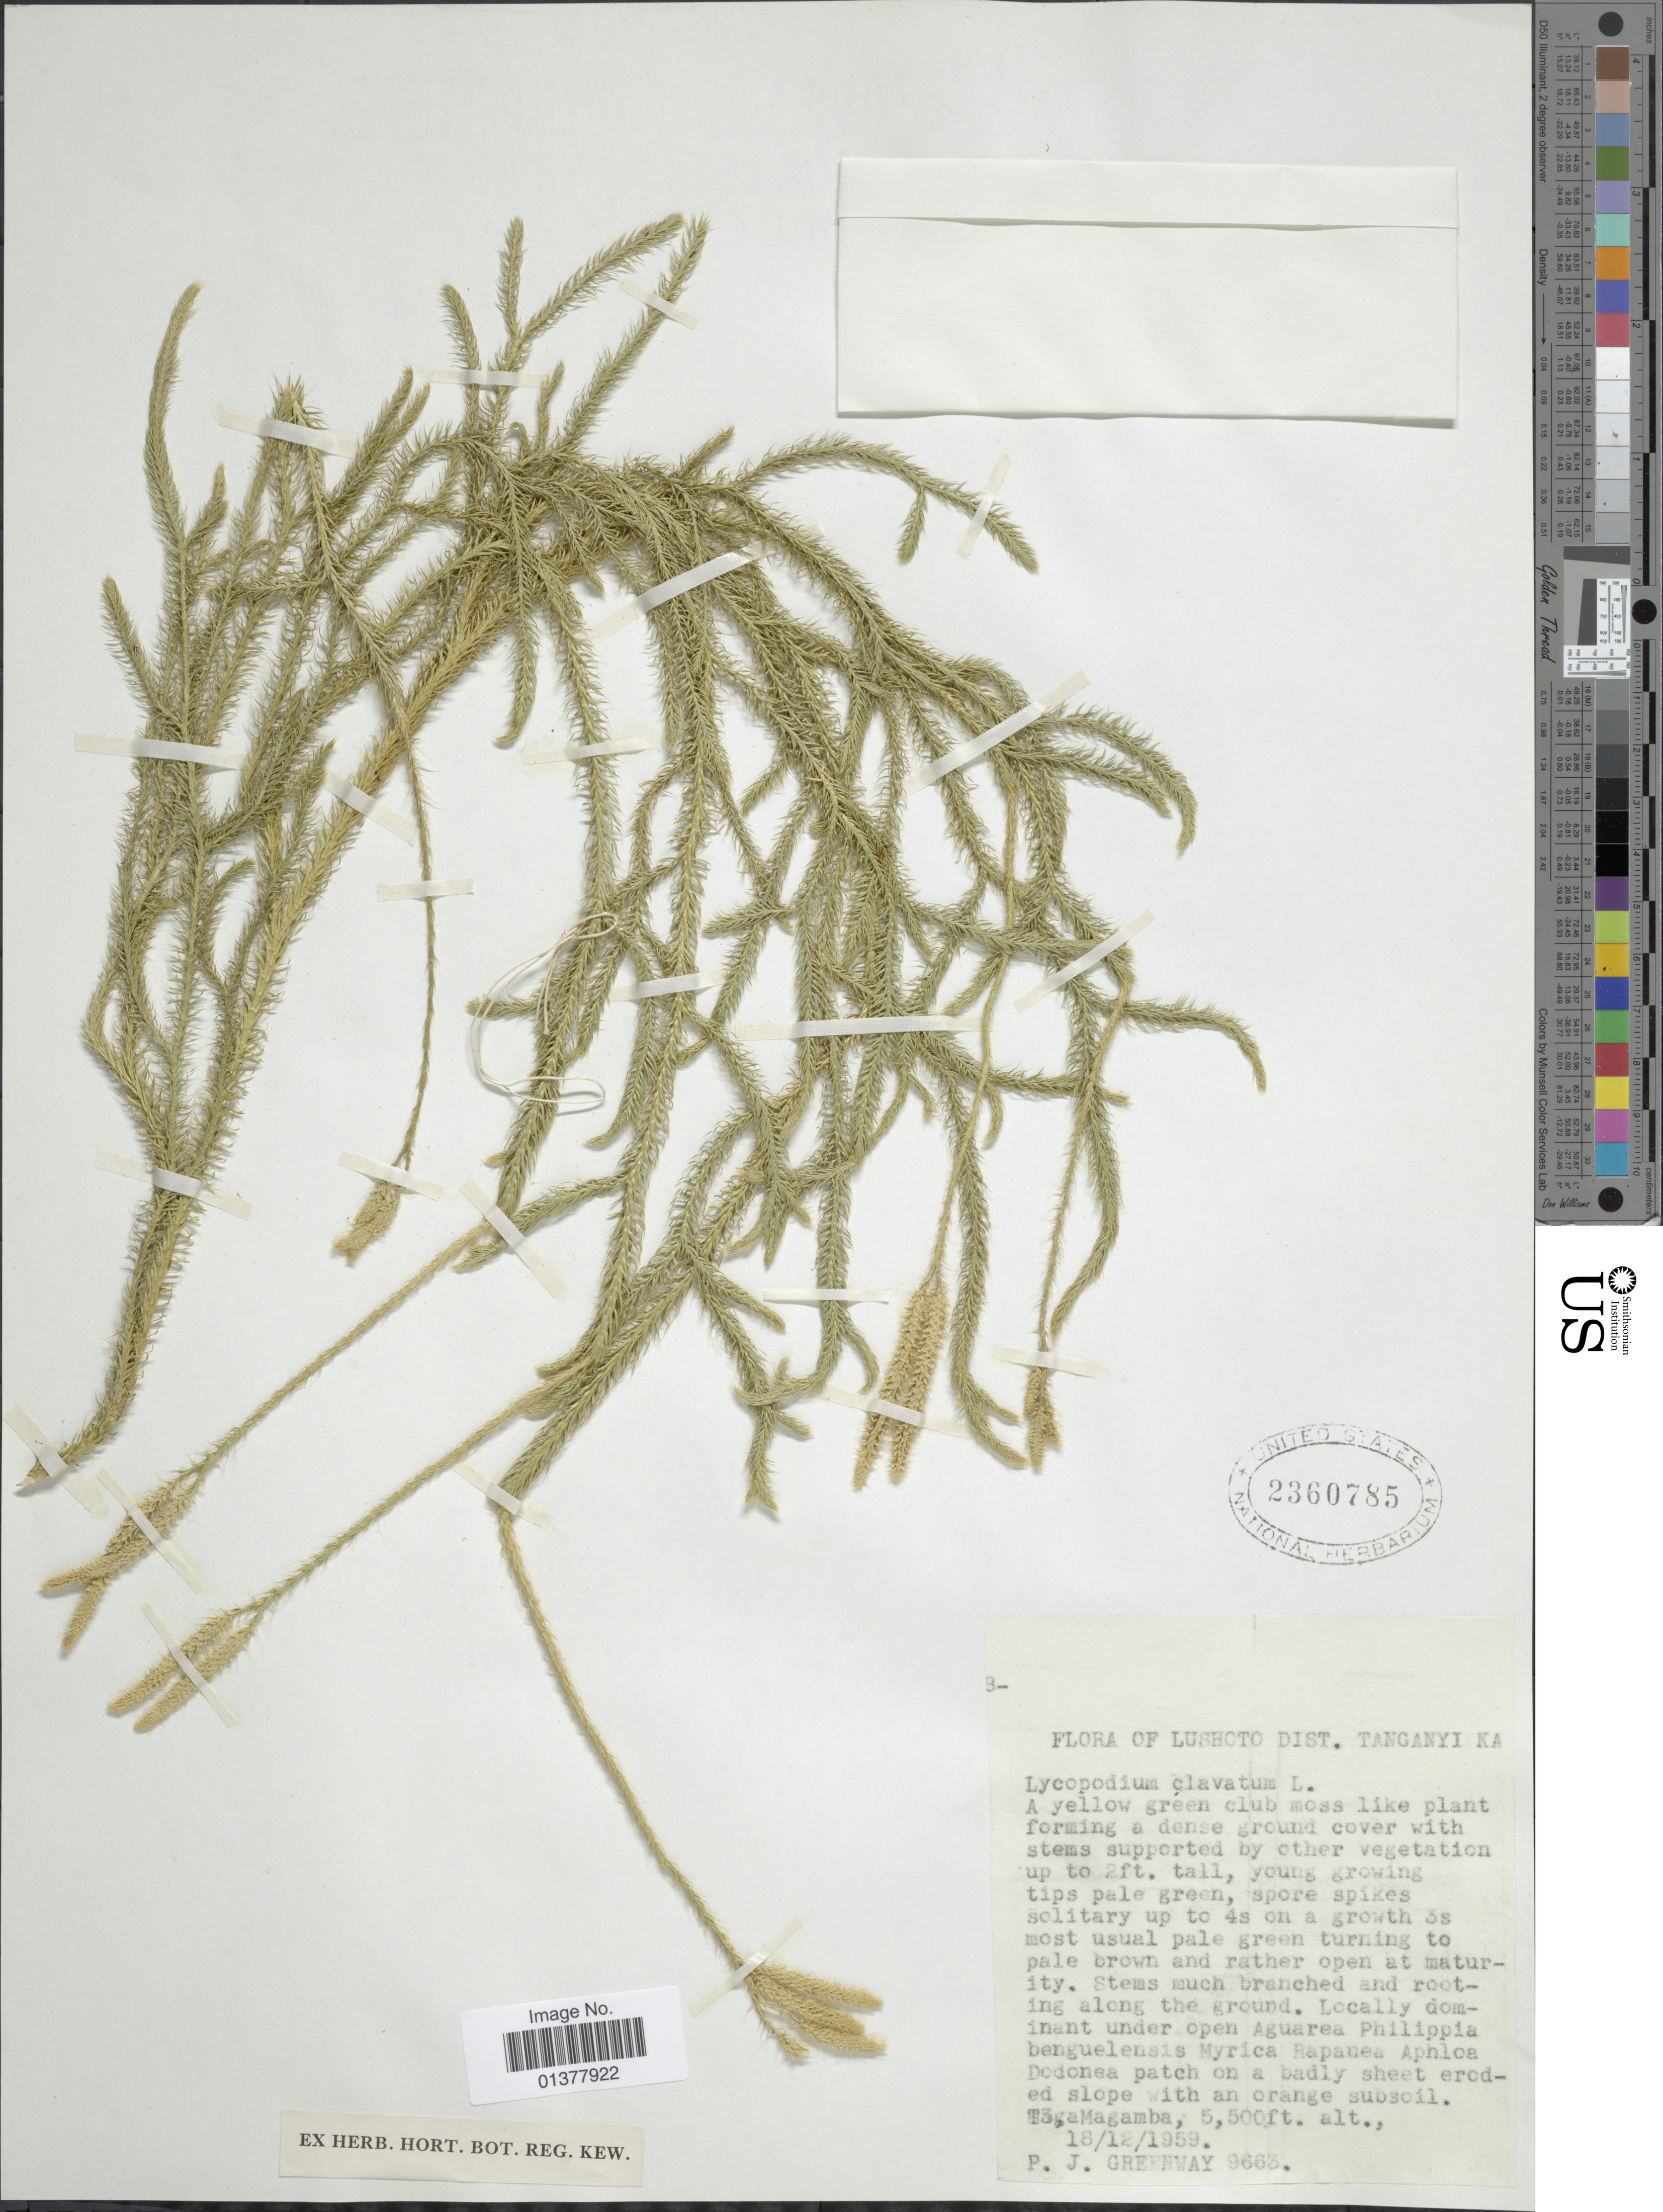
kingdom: Plantae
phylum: Tracheophyta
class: Lycopodiopsida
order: Lycopodiales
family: Lycopodiaceae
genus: Lycopodium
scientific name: Lycopodium clavatum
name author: L.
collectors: P. J. Greenway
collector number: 9665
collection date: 1959-12-18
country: Tanzania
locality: Lushoto Dist. Tanganyika, Taga Magamba [interpreted]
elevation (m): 1676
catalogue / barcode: US 2360785